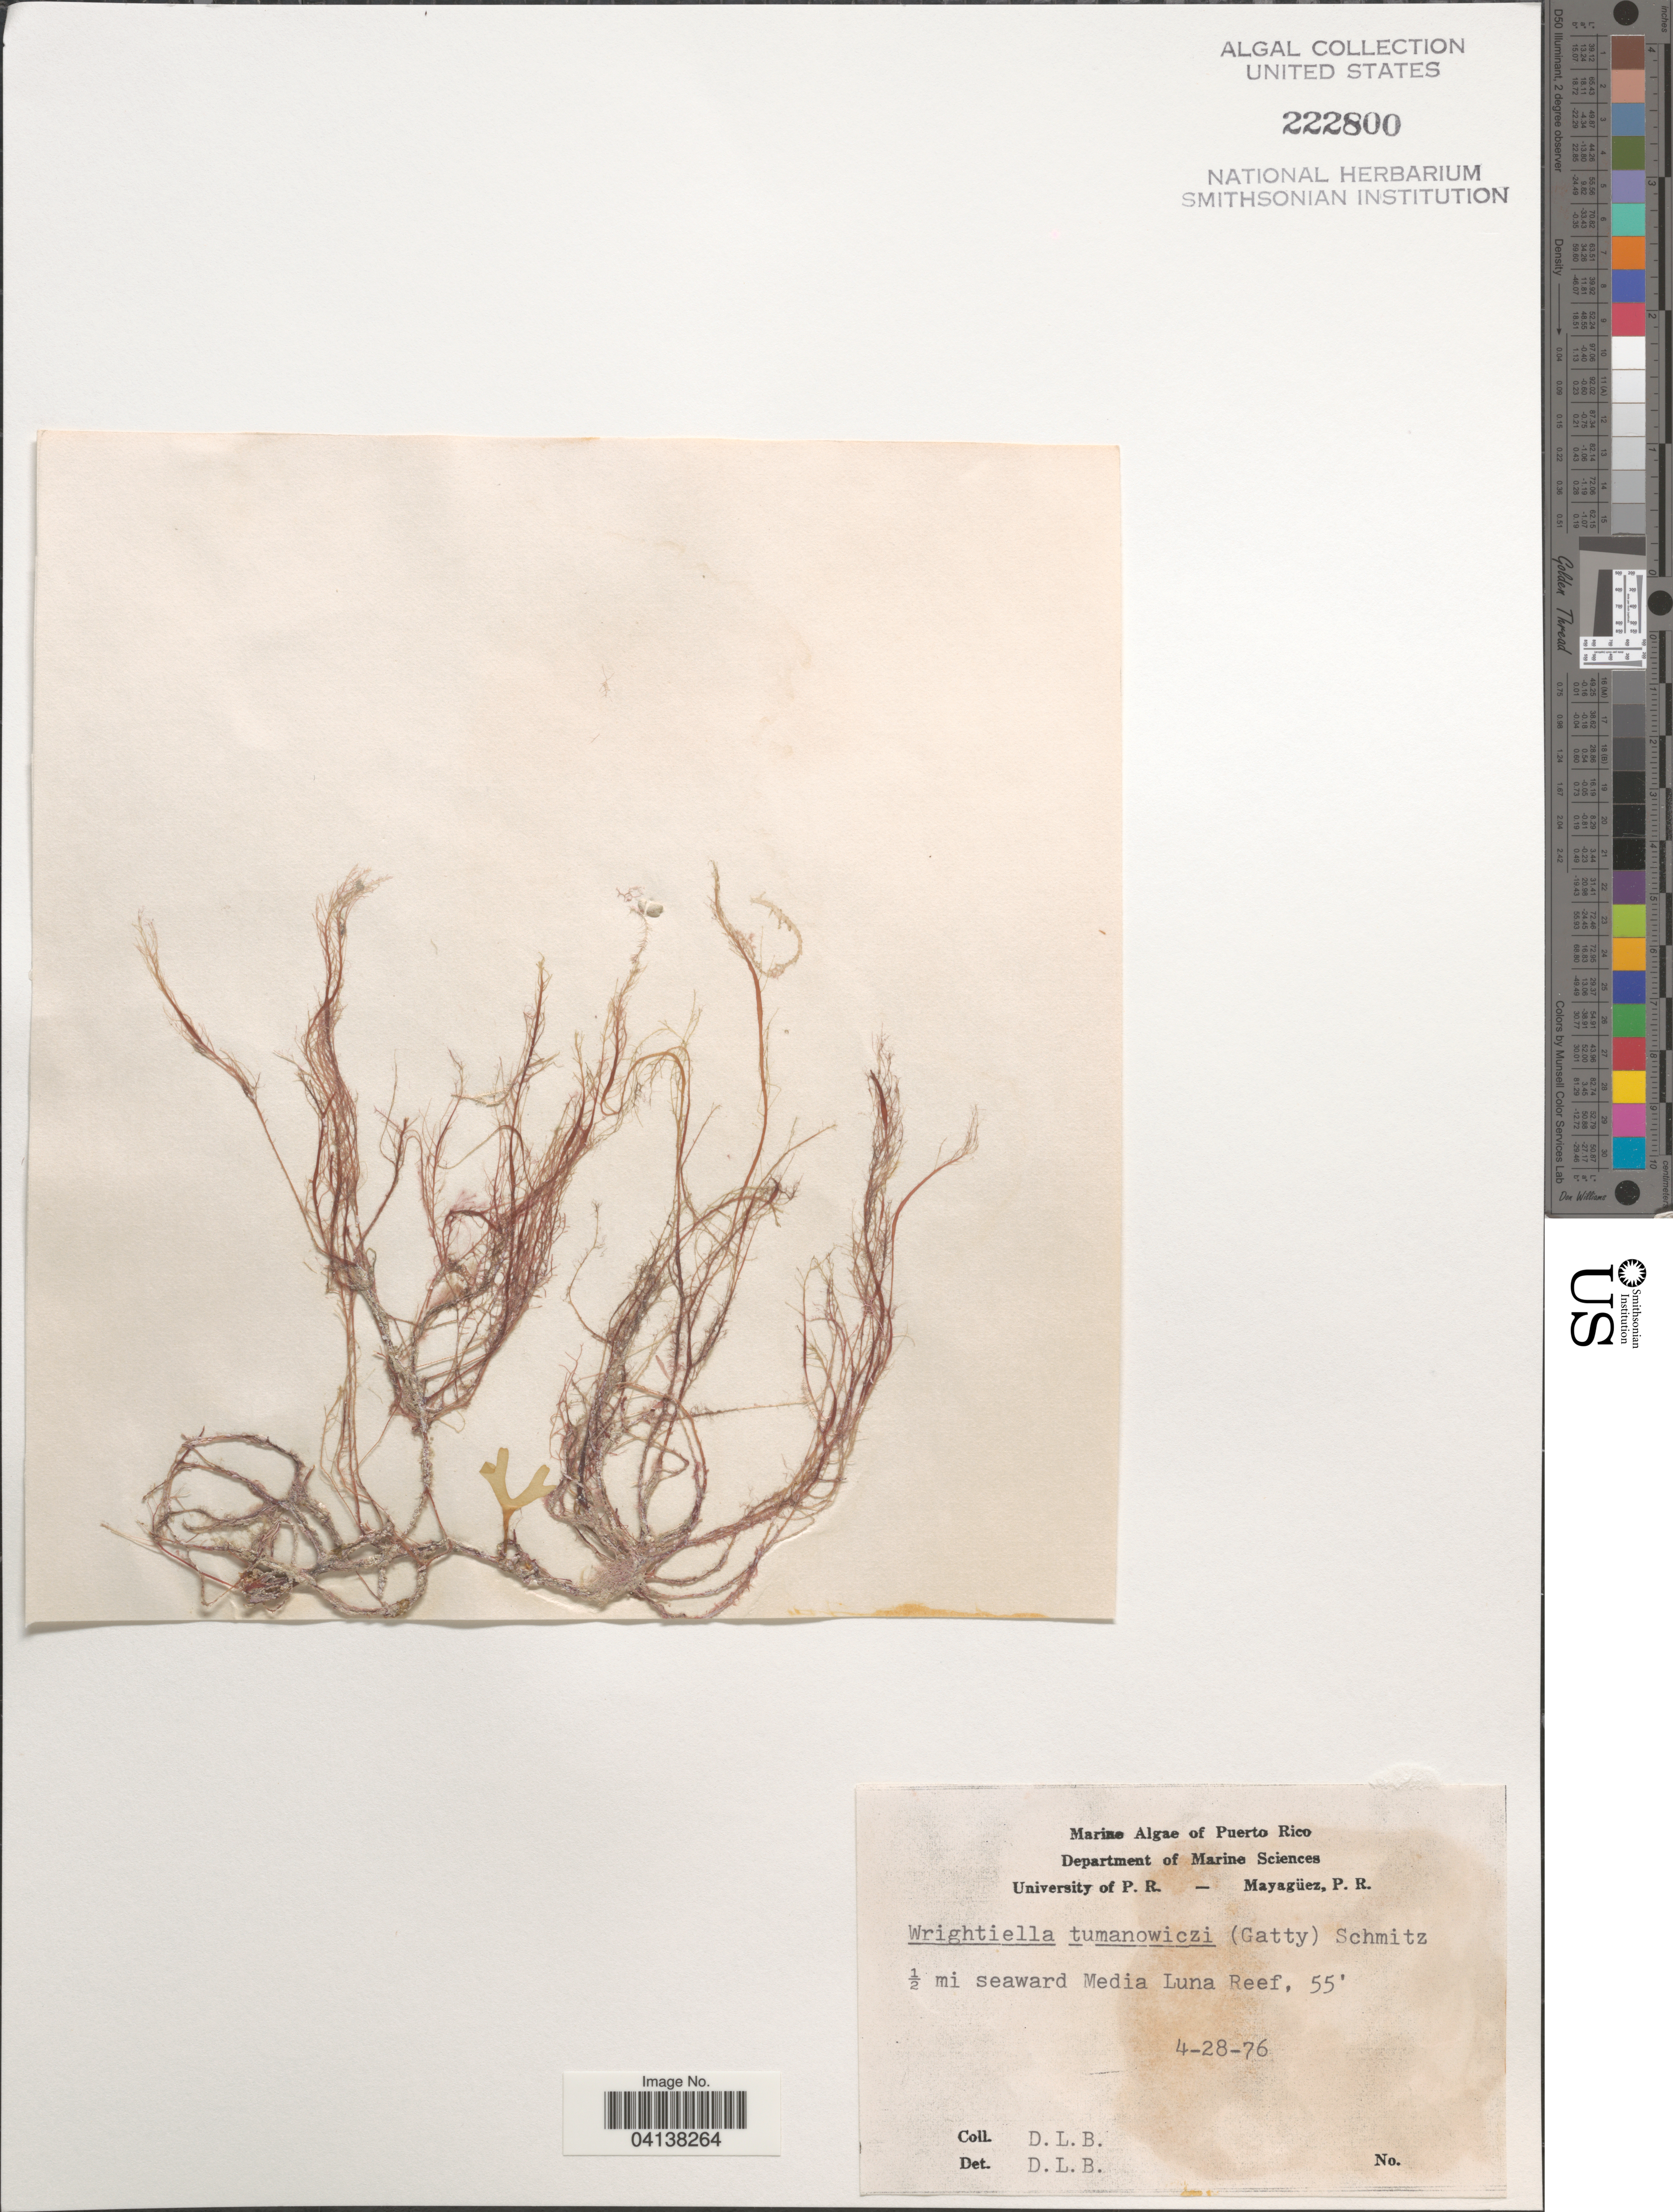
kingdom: Plantae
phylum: Rhodophyta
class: Florideophyceae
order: Ceramiales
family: Rhodomelaceae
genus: Wrightiella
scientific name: Wrightiella tumanowiczii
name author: (Gatty ex Harv.) F. Schmitz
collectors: D. L. B.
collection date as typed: Transcribed d/m/y: 28/4/76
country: Puerto Rico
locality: ½ mi seaward Media Luna Reef.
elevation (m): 17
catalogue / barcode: US 222800